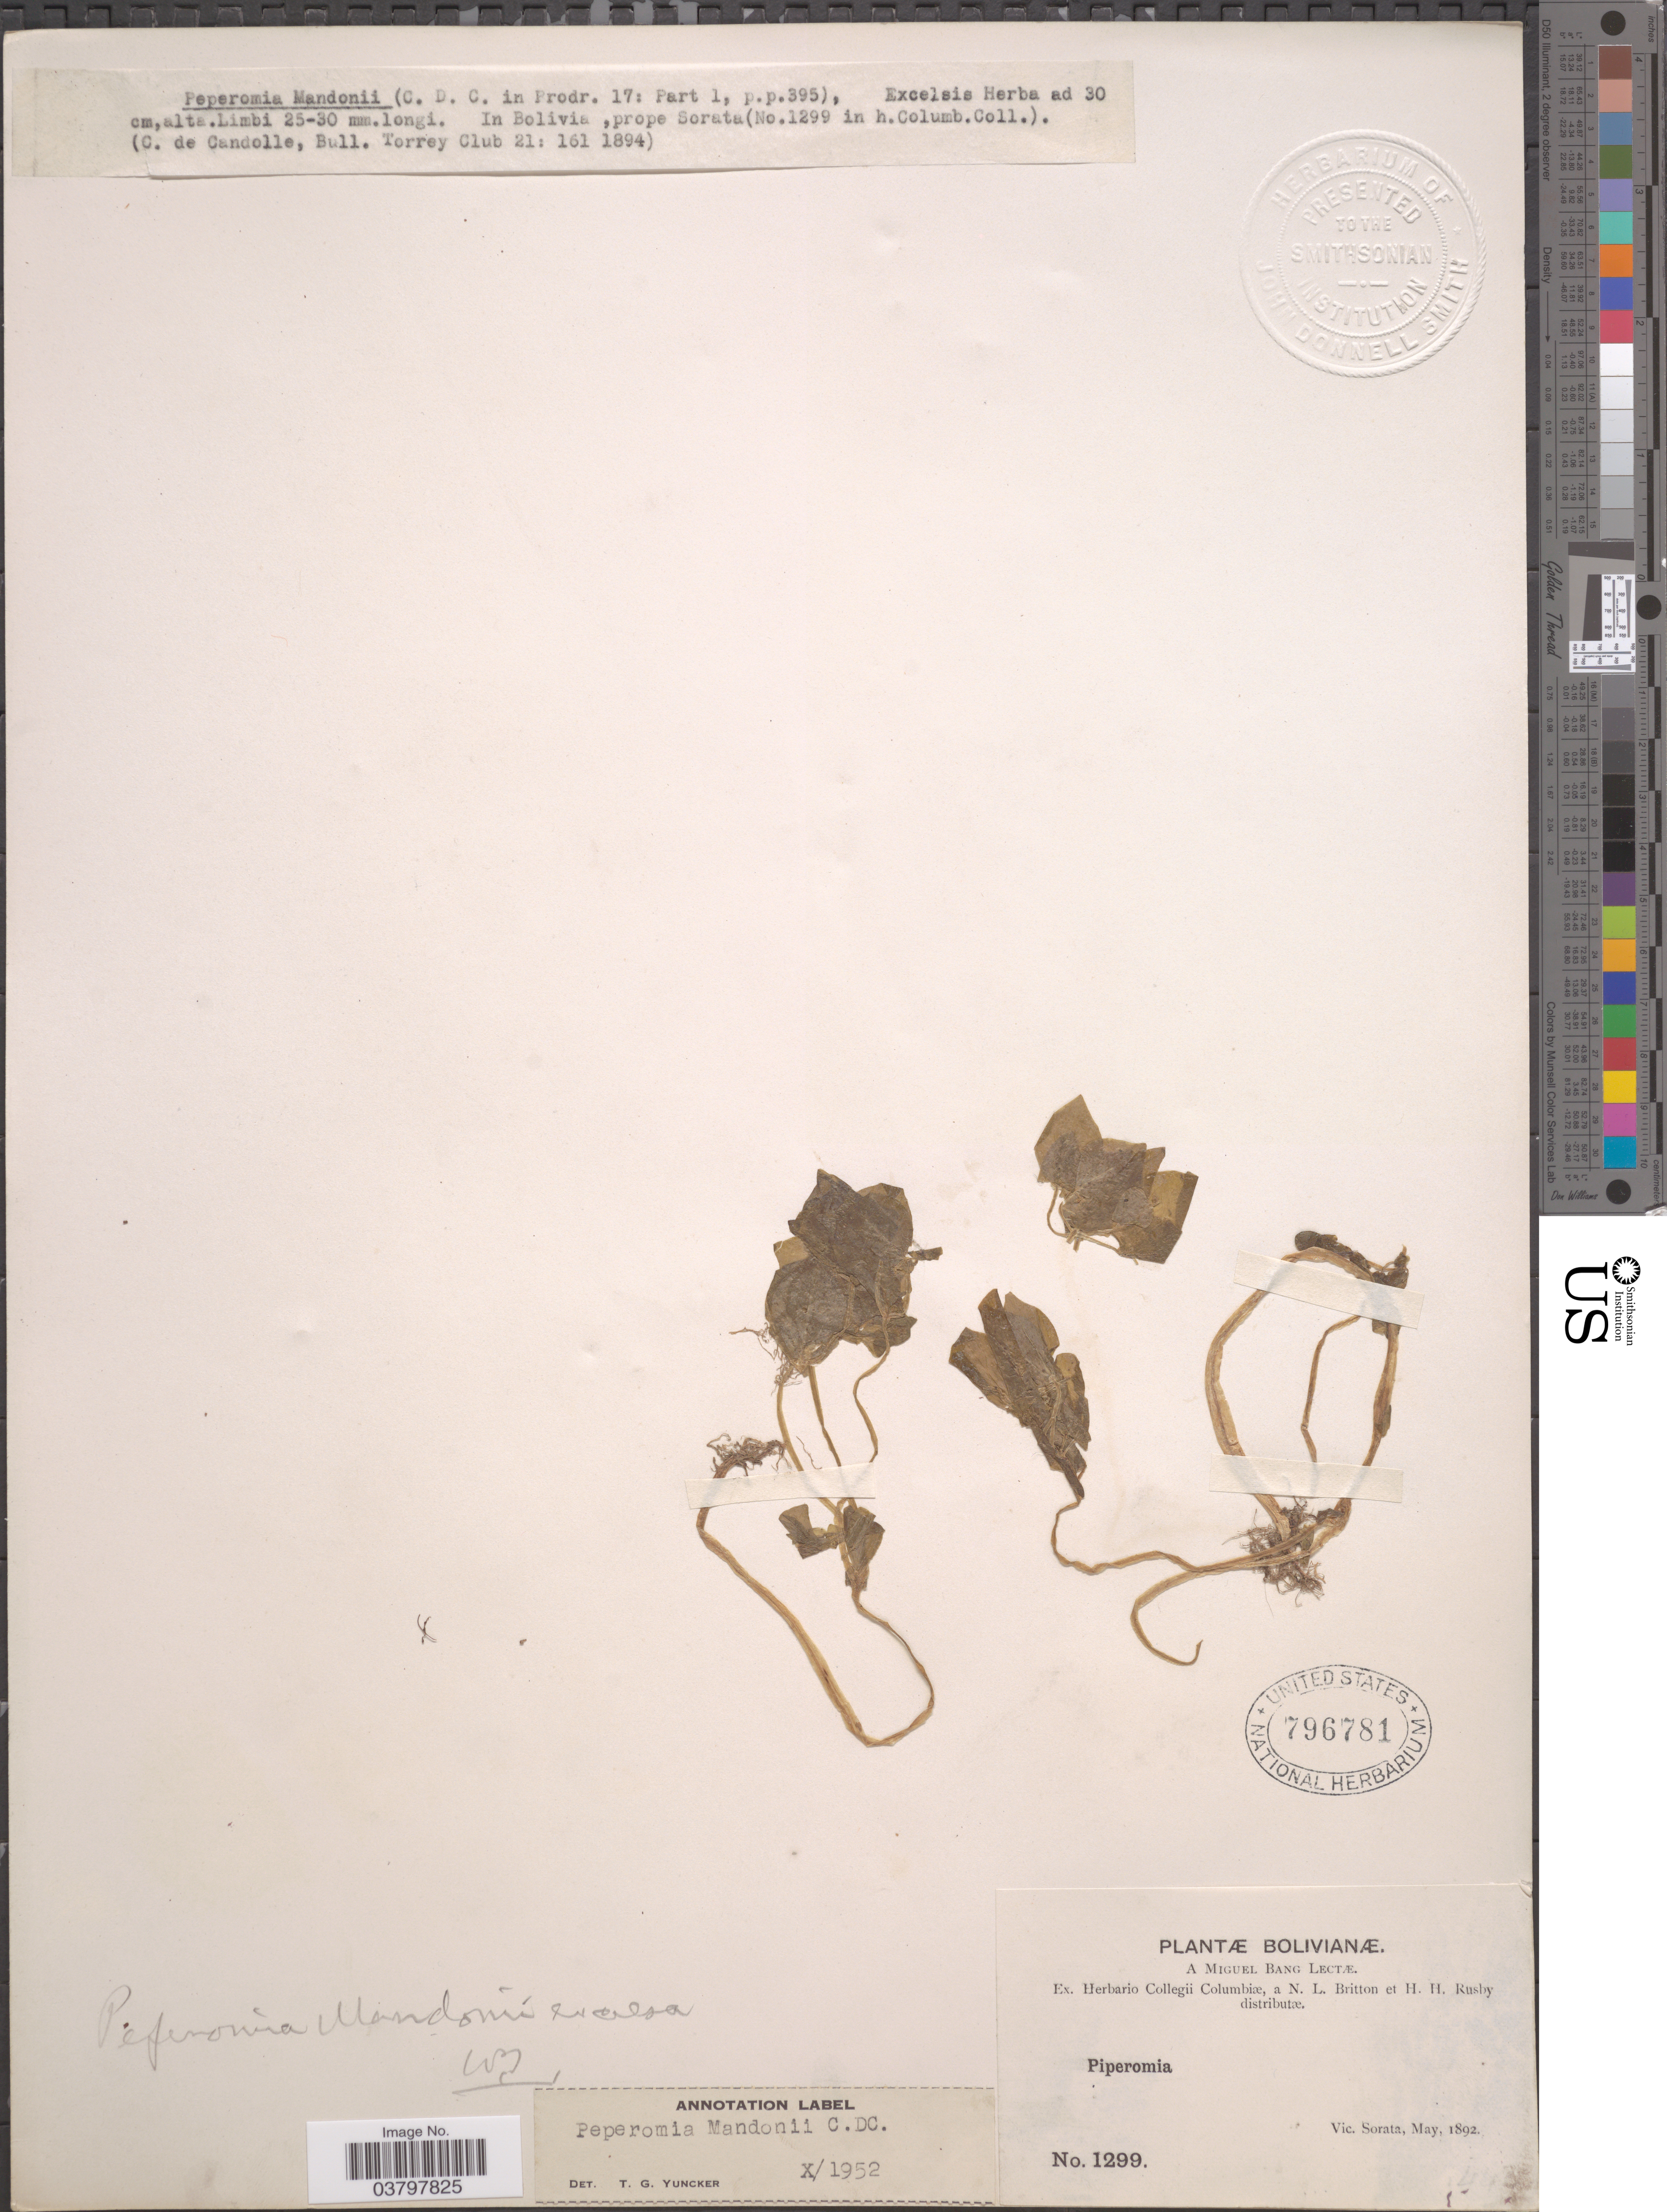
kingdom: Plantae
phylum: Tracheophyta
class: Magnoliopsida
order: Piperales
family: Piperaceae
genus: Peperomia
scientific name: Peperomia crystallina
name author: Ruiz & Pav.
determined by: Pino, Guillermo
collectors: M. Bang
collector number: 1299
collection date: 1892-05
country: Bolivia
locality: Vic. Sorata.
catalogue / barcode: US 796781